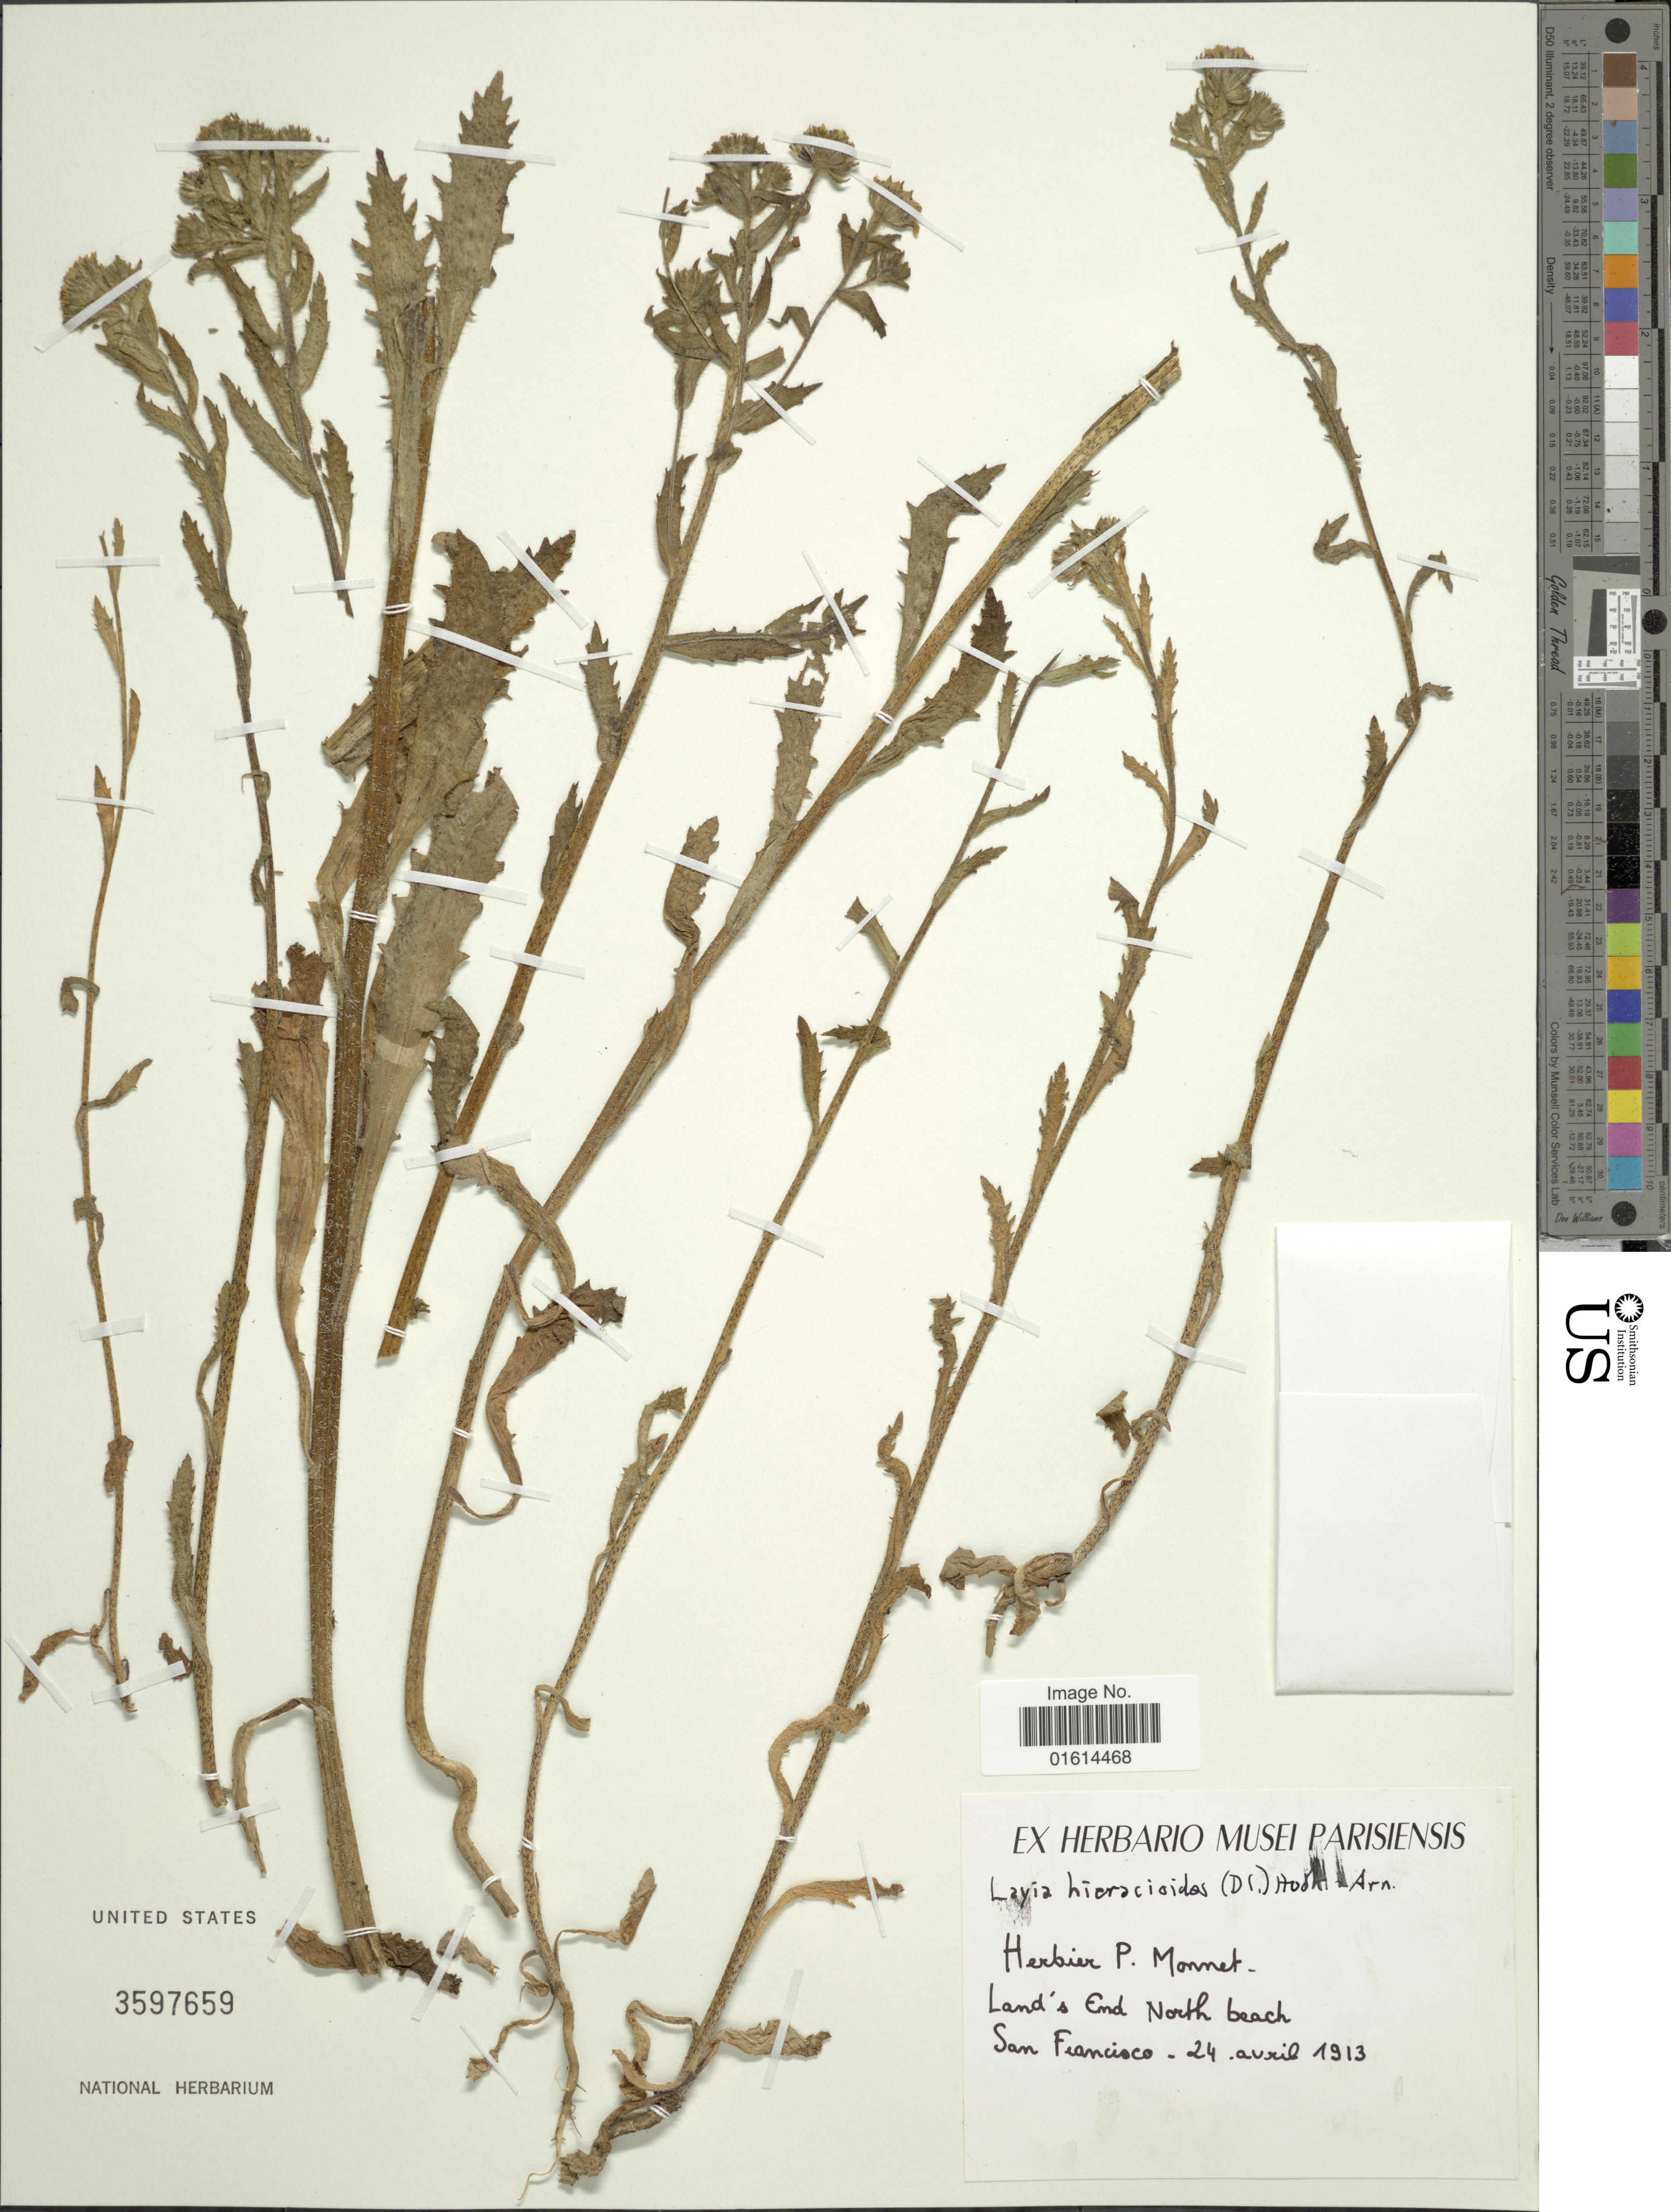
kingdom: Plantae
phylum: Tracheophyta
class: Magnoliopsida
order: Asterales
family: Asteraceae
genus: Layia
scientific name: Layia hieracioides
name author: (Hook. & Arn.) DC.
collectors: ex herb. P. Monnet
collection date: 1913-04-24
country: United States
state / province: California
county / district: San Francisco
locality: Land's End, North beach, San Francisco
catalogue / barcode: US 3597659